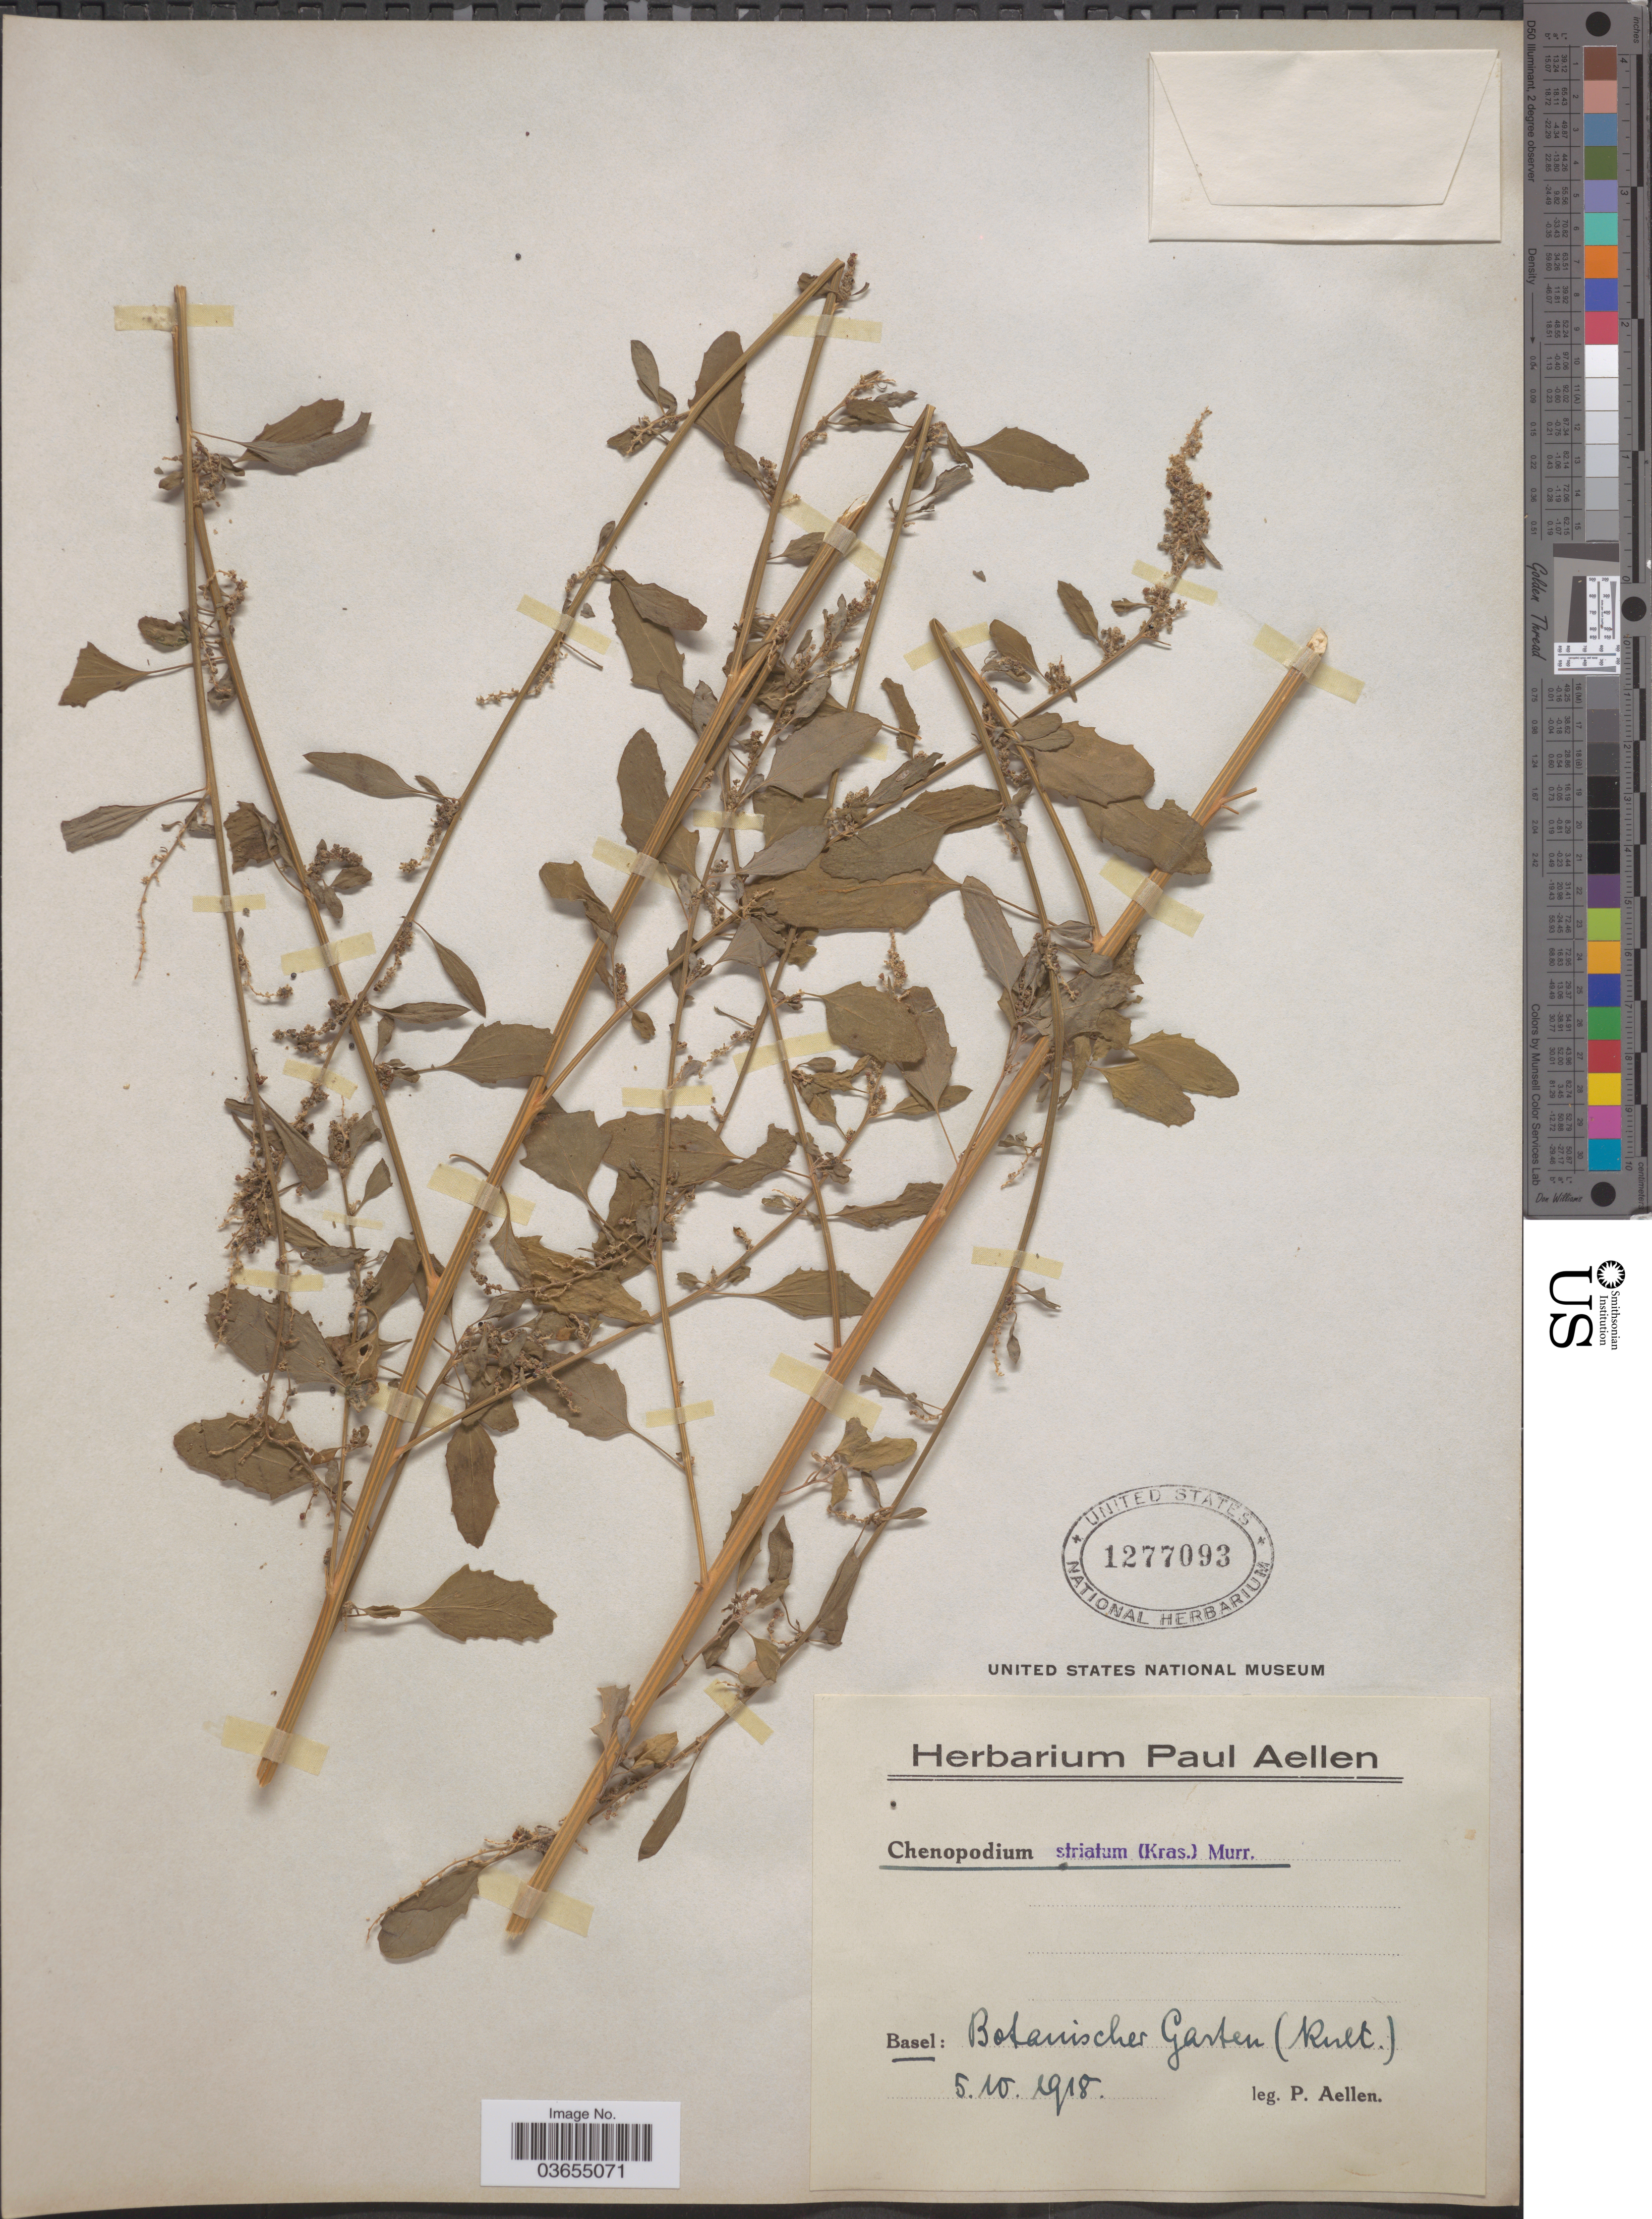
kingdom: Plantae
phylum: Tracheophyta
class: Magnoliopsida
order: Caryophyllales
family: Amaranthaceae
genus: Chenopodium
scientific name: Chenopodium striatum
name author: (Krasan) Murr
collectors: P. Aellen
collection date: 1918-10-05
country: Switzerland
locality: Basel: Botanischer Garten (Kult.).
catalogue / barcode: US 1277093